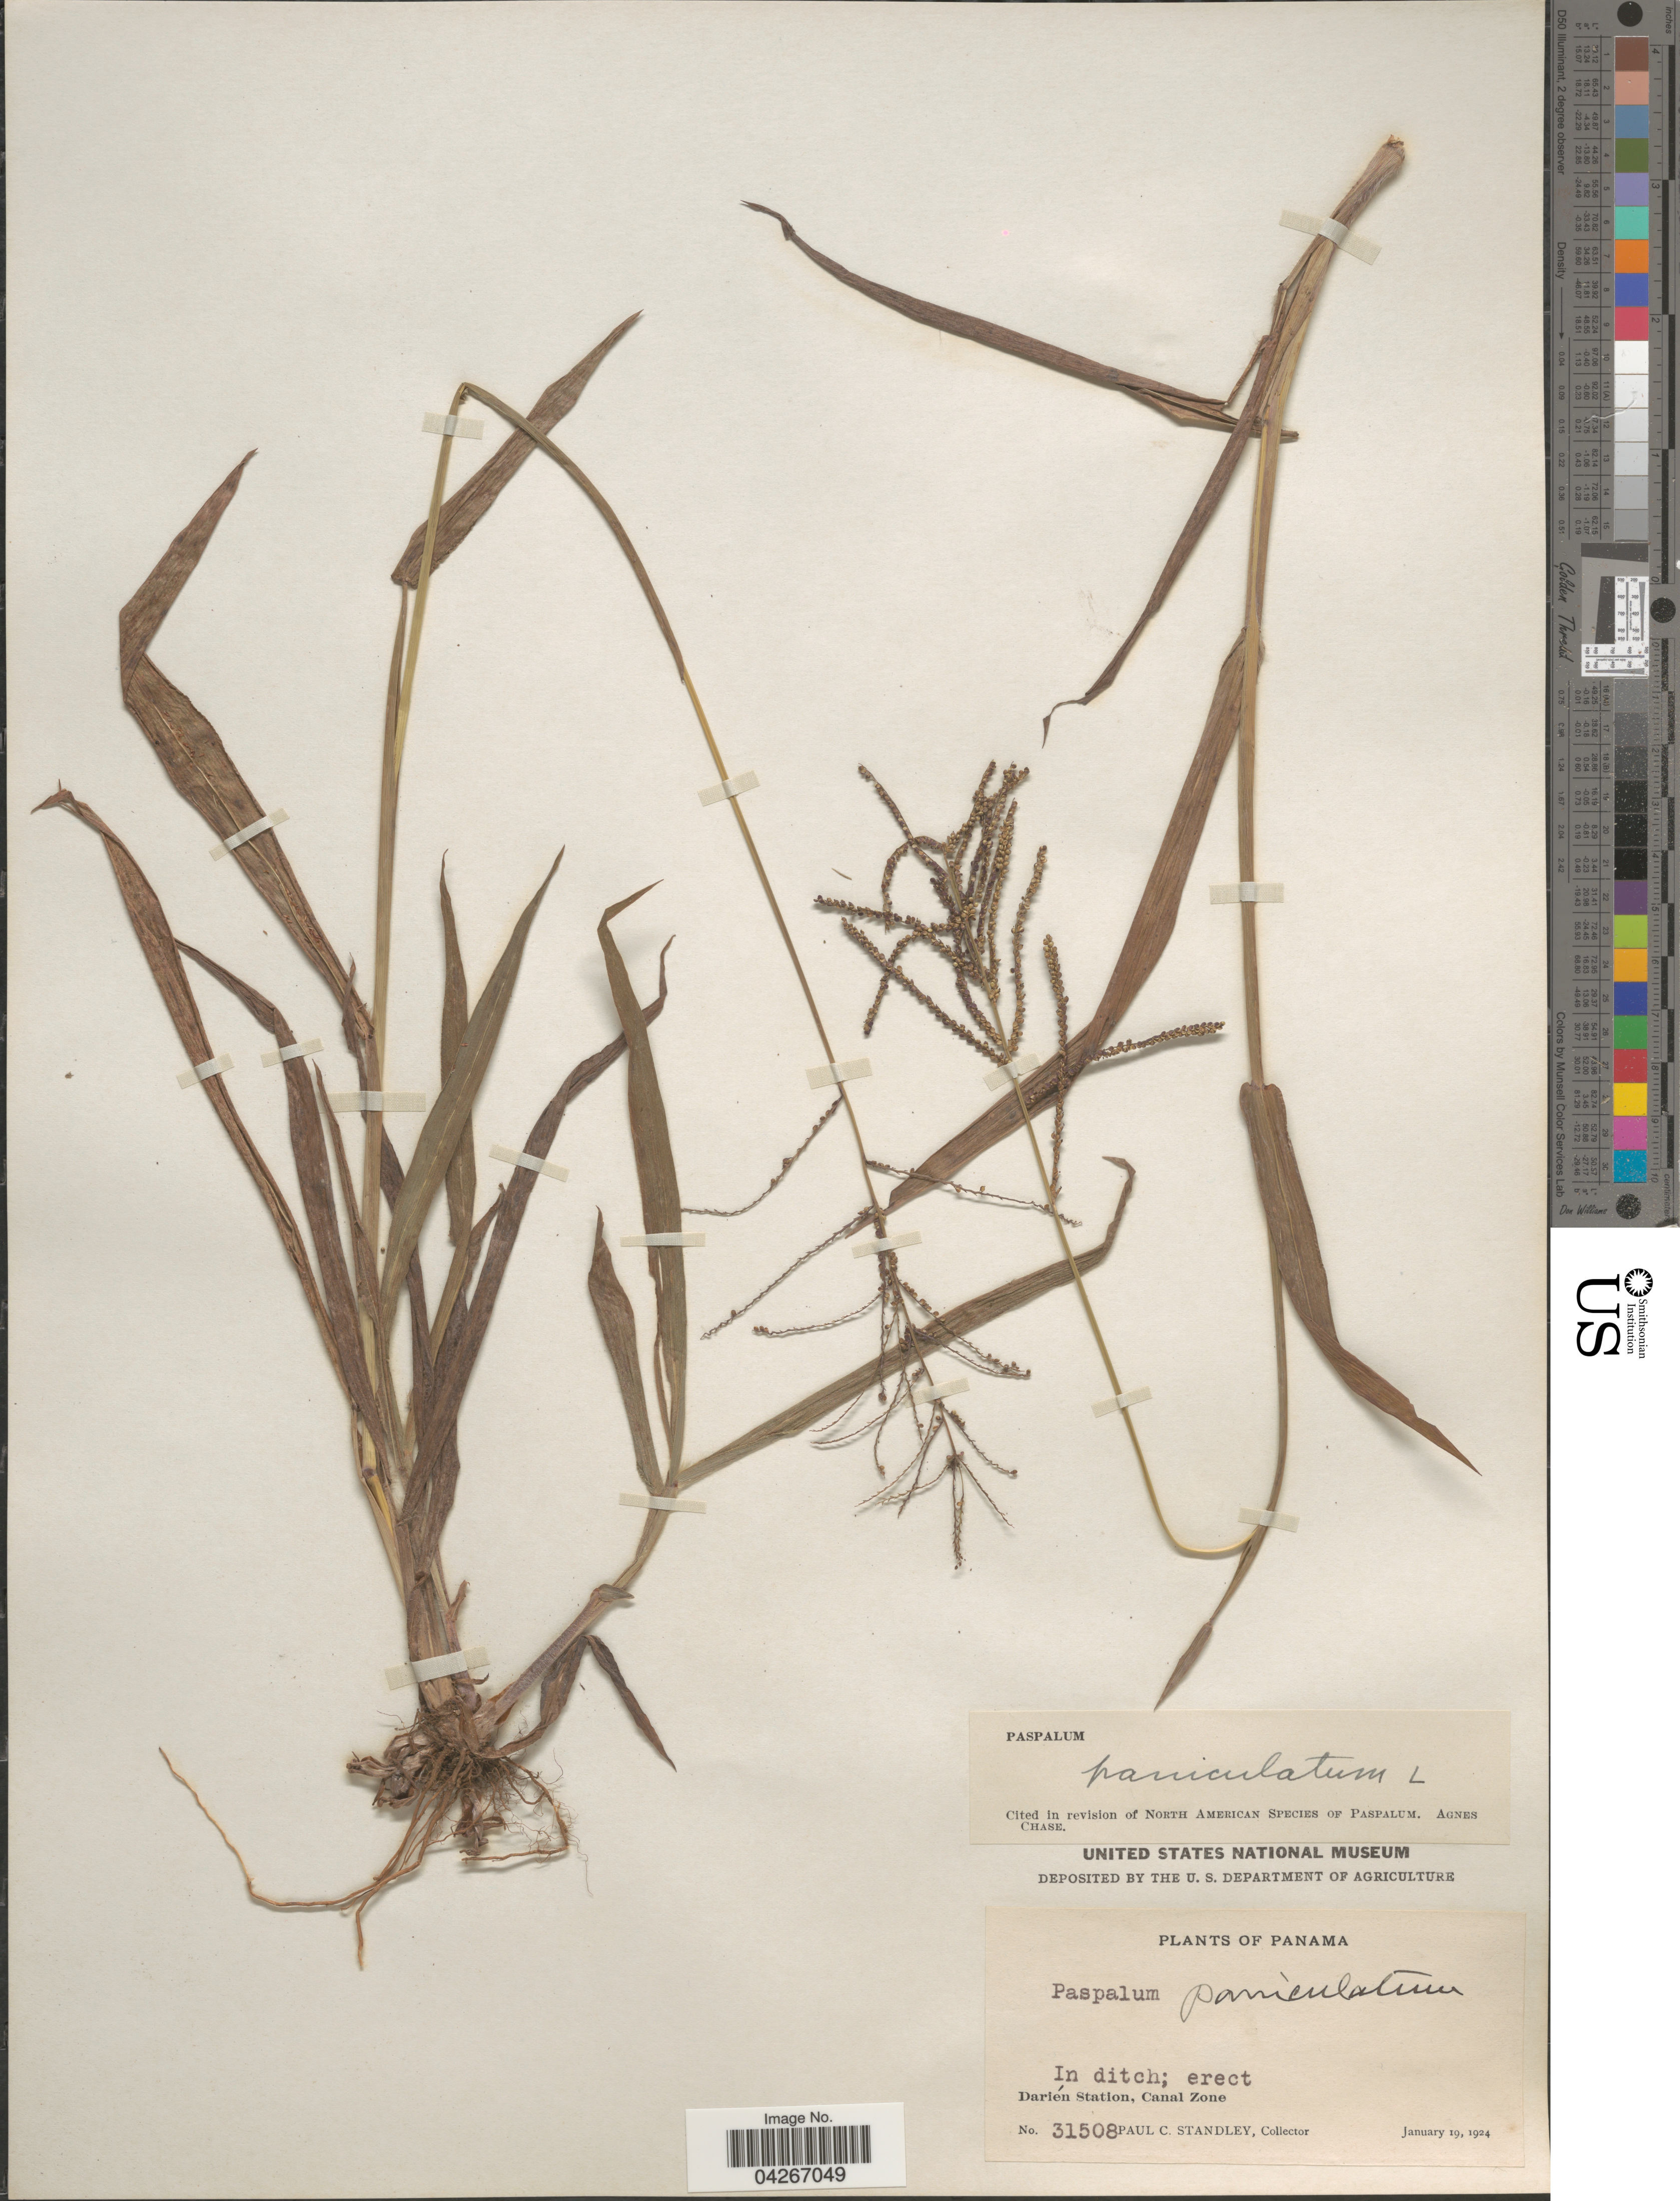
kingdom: Plantae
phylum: Tracheophyta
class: Liliopsida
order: Poales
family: Poaceae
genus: Paspalum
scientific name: Paspalum paniculatum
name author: L.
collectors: P. C. Standley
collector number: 31508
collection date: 1924-01-19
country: Panama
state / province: Colón / Panamá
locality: In ditch. Darién Station, Canal Zone.